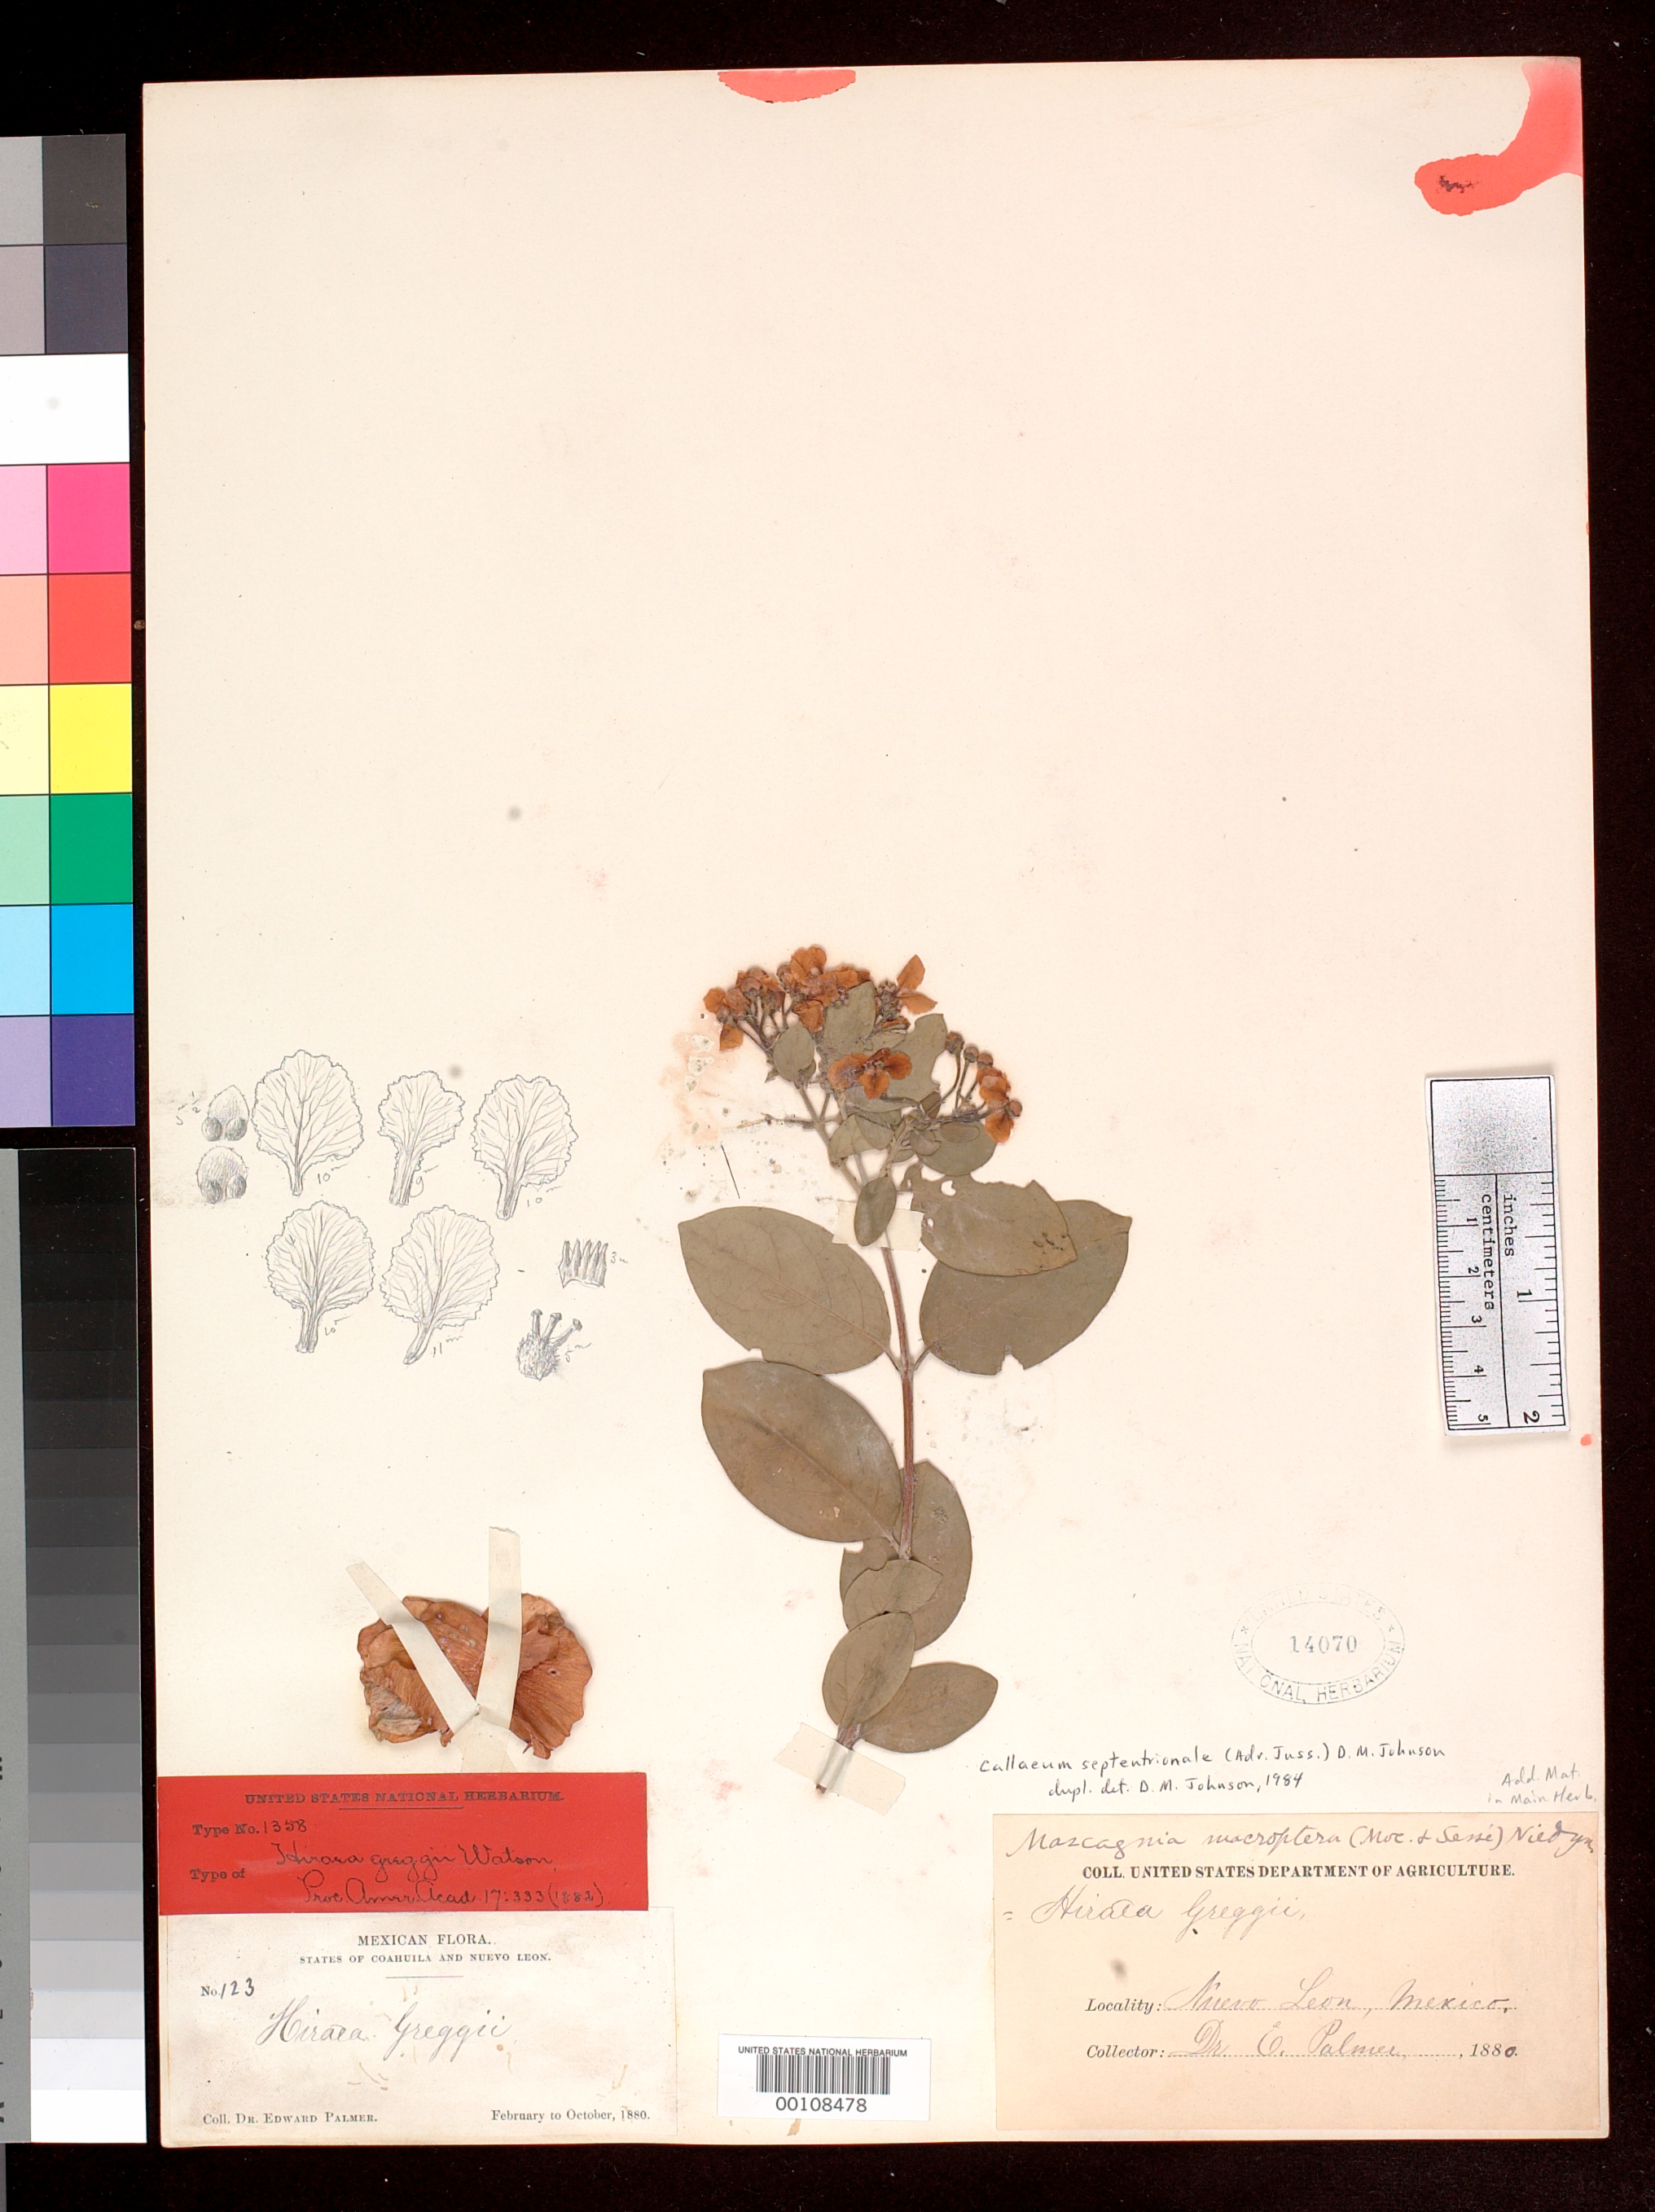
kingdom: Plantae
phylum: Tracheophyta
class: Magnoliopsida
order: Malpighiales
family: Malpighiaceae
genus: Hiraea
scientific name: Hiraea greggii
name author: S. Watson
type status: Isolectotype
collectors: E. Palmer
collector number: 123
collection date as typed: Feb 1880 to -- Oct 1880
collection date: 1880-02/1880-10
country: Mexico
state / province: Nuevo León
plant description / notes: Currently accepted name as cited by D.M. Johnson (1986).; Collection date of lectotype collection (HUH) is Feb. 1880.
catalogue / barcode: US 14070